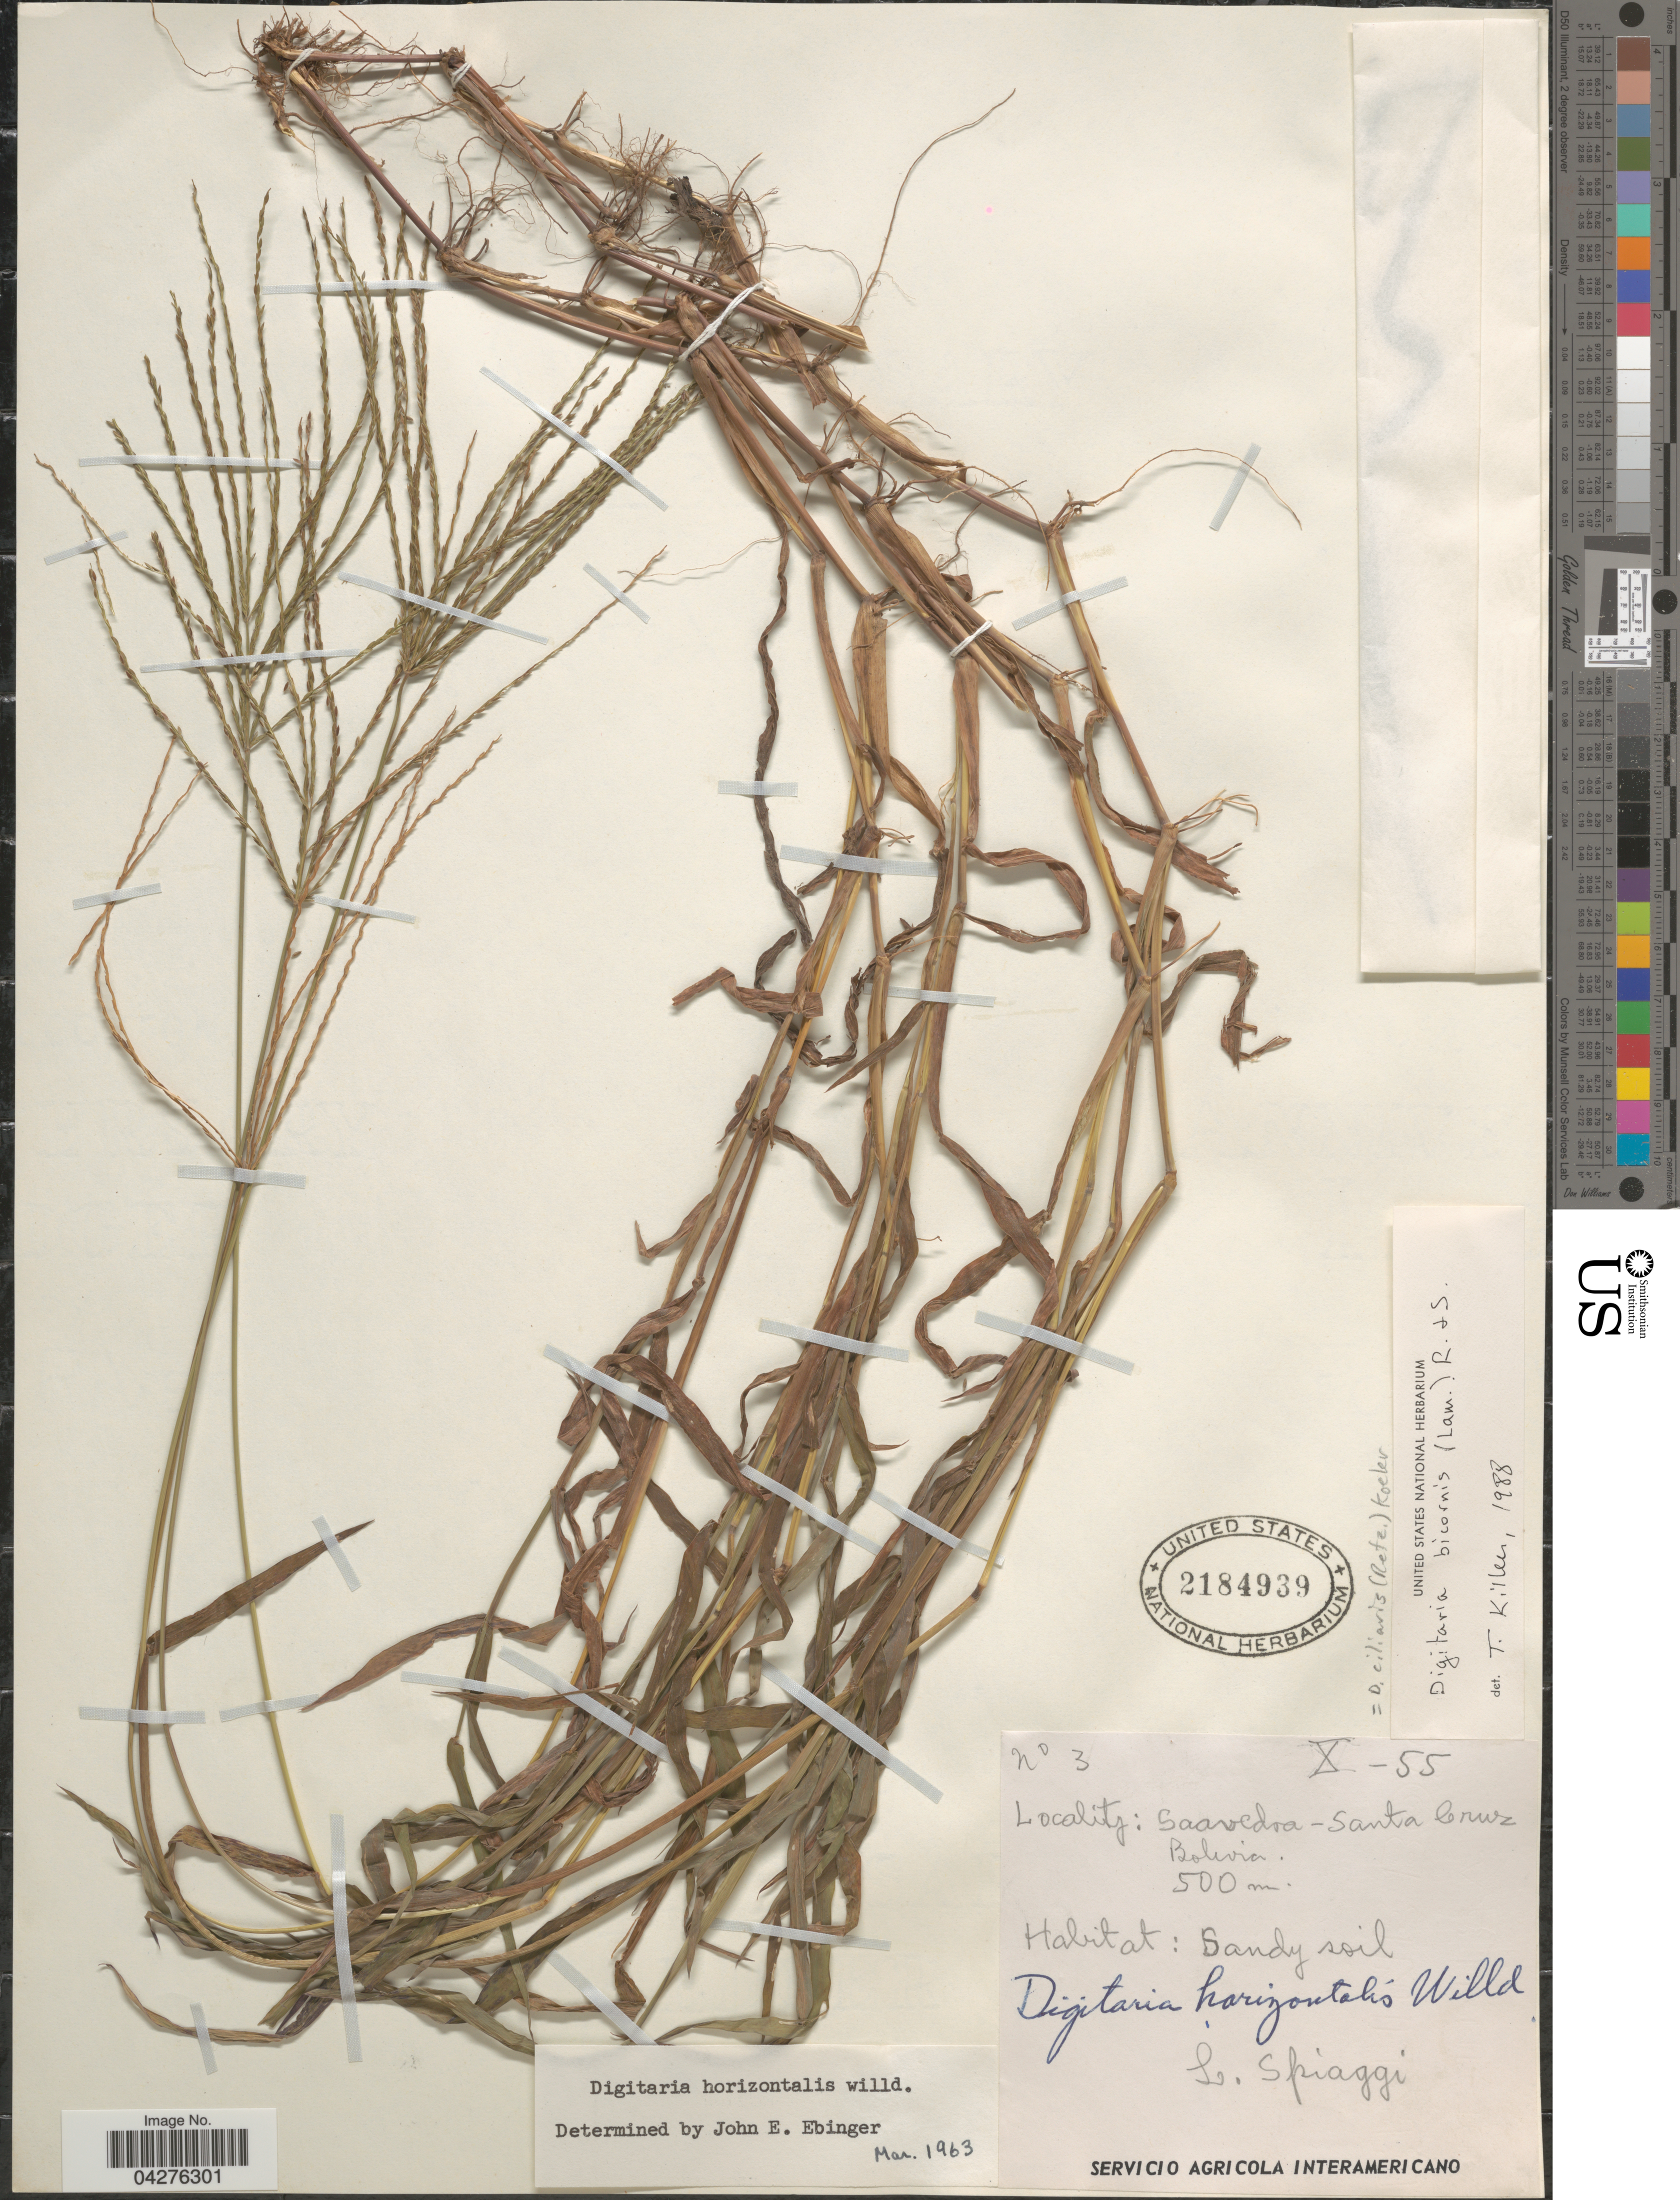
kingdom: Plantae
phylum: Tracheophyta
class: Liliopsida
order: Poales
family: Poaceae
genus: Digitaria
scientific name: Digitaria ciliaris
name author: (Retz.) Koeler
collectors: L. Spiaggi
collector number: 3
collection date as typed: Transcribed d/m/y: /10/55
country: Bolivia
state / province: Santa Cruz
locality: Saavedra.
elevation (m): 500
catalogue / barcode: US 2184939